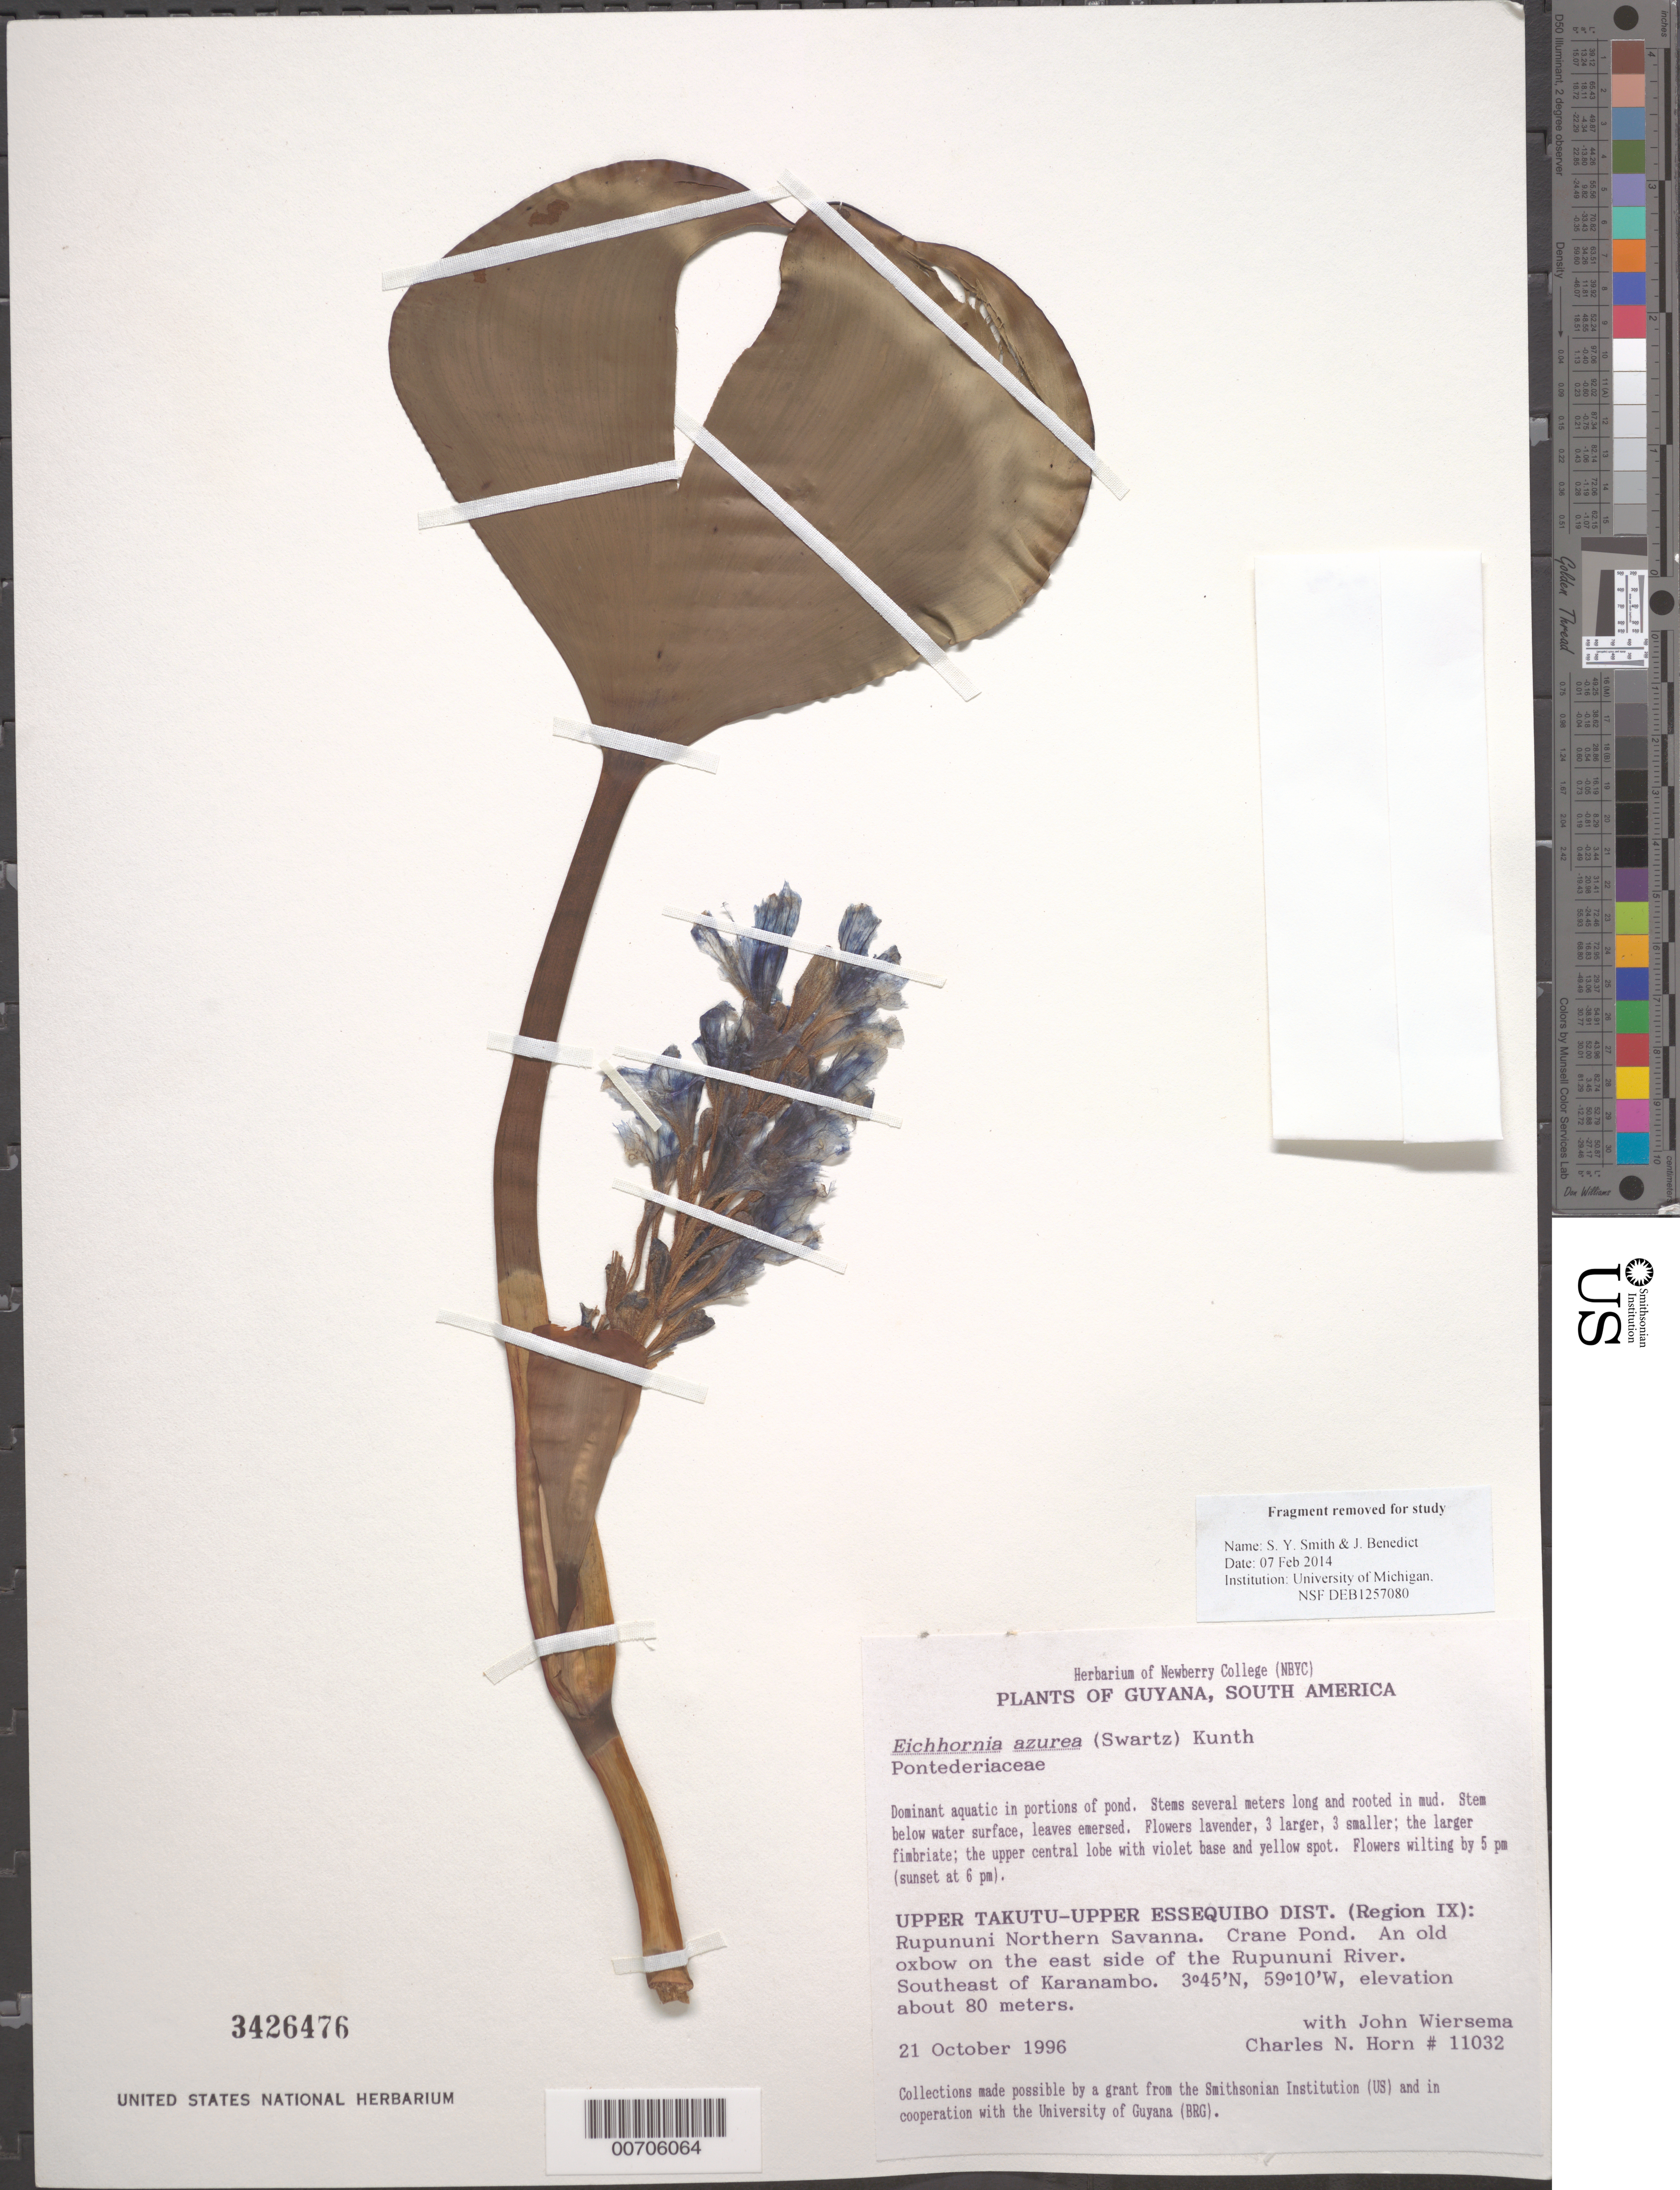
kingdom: Plantae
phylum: Tracheophyta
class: Liliopsida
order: Commelinales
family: Pontederiaceae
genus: Eichhornia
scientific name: Eichhornia azurea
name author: (Sw.) Kunth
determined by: Horn, Charles N.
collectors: C. N. Horn & J. H. Wiersema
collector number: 11032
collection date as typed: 21-Oct-96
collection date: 1996-10-21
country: Guyana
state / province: U. Takutu-U. Essequibo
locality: Rupununi Northern Savanna, Crane Pond, an old oxbow on the east side of the Rupununi River, SE of Karanambo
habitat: In pond, an old oxbow on the east sde of the Rupununi River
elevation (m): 80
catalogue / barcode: US 3426476